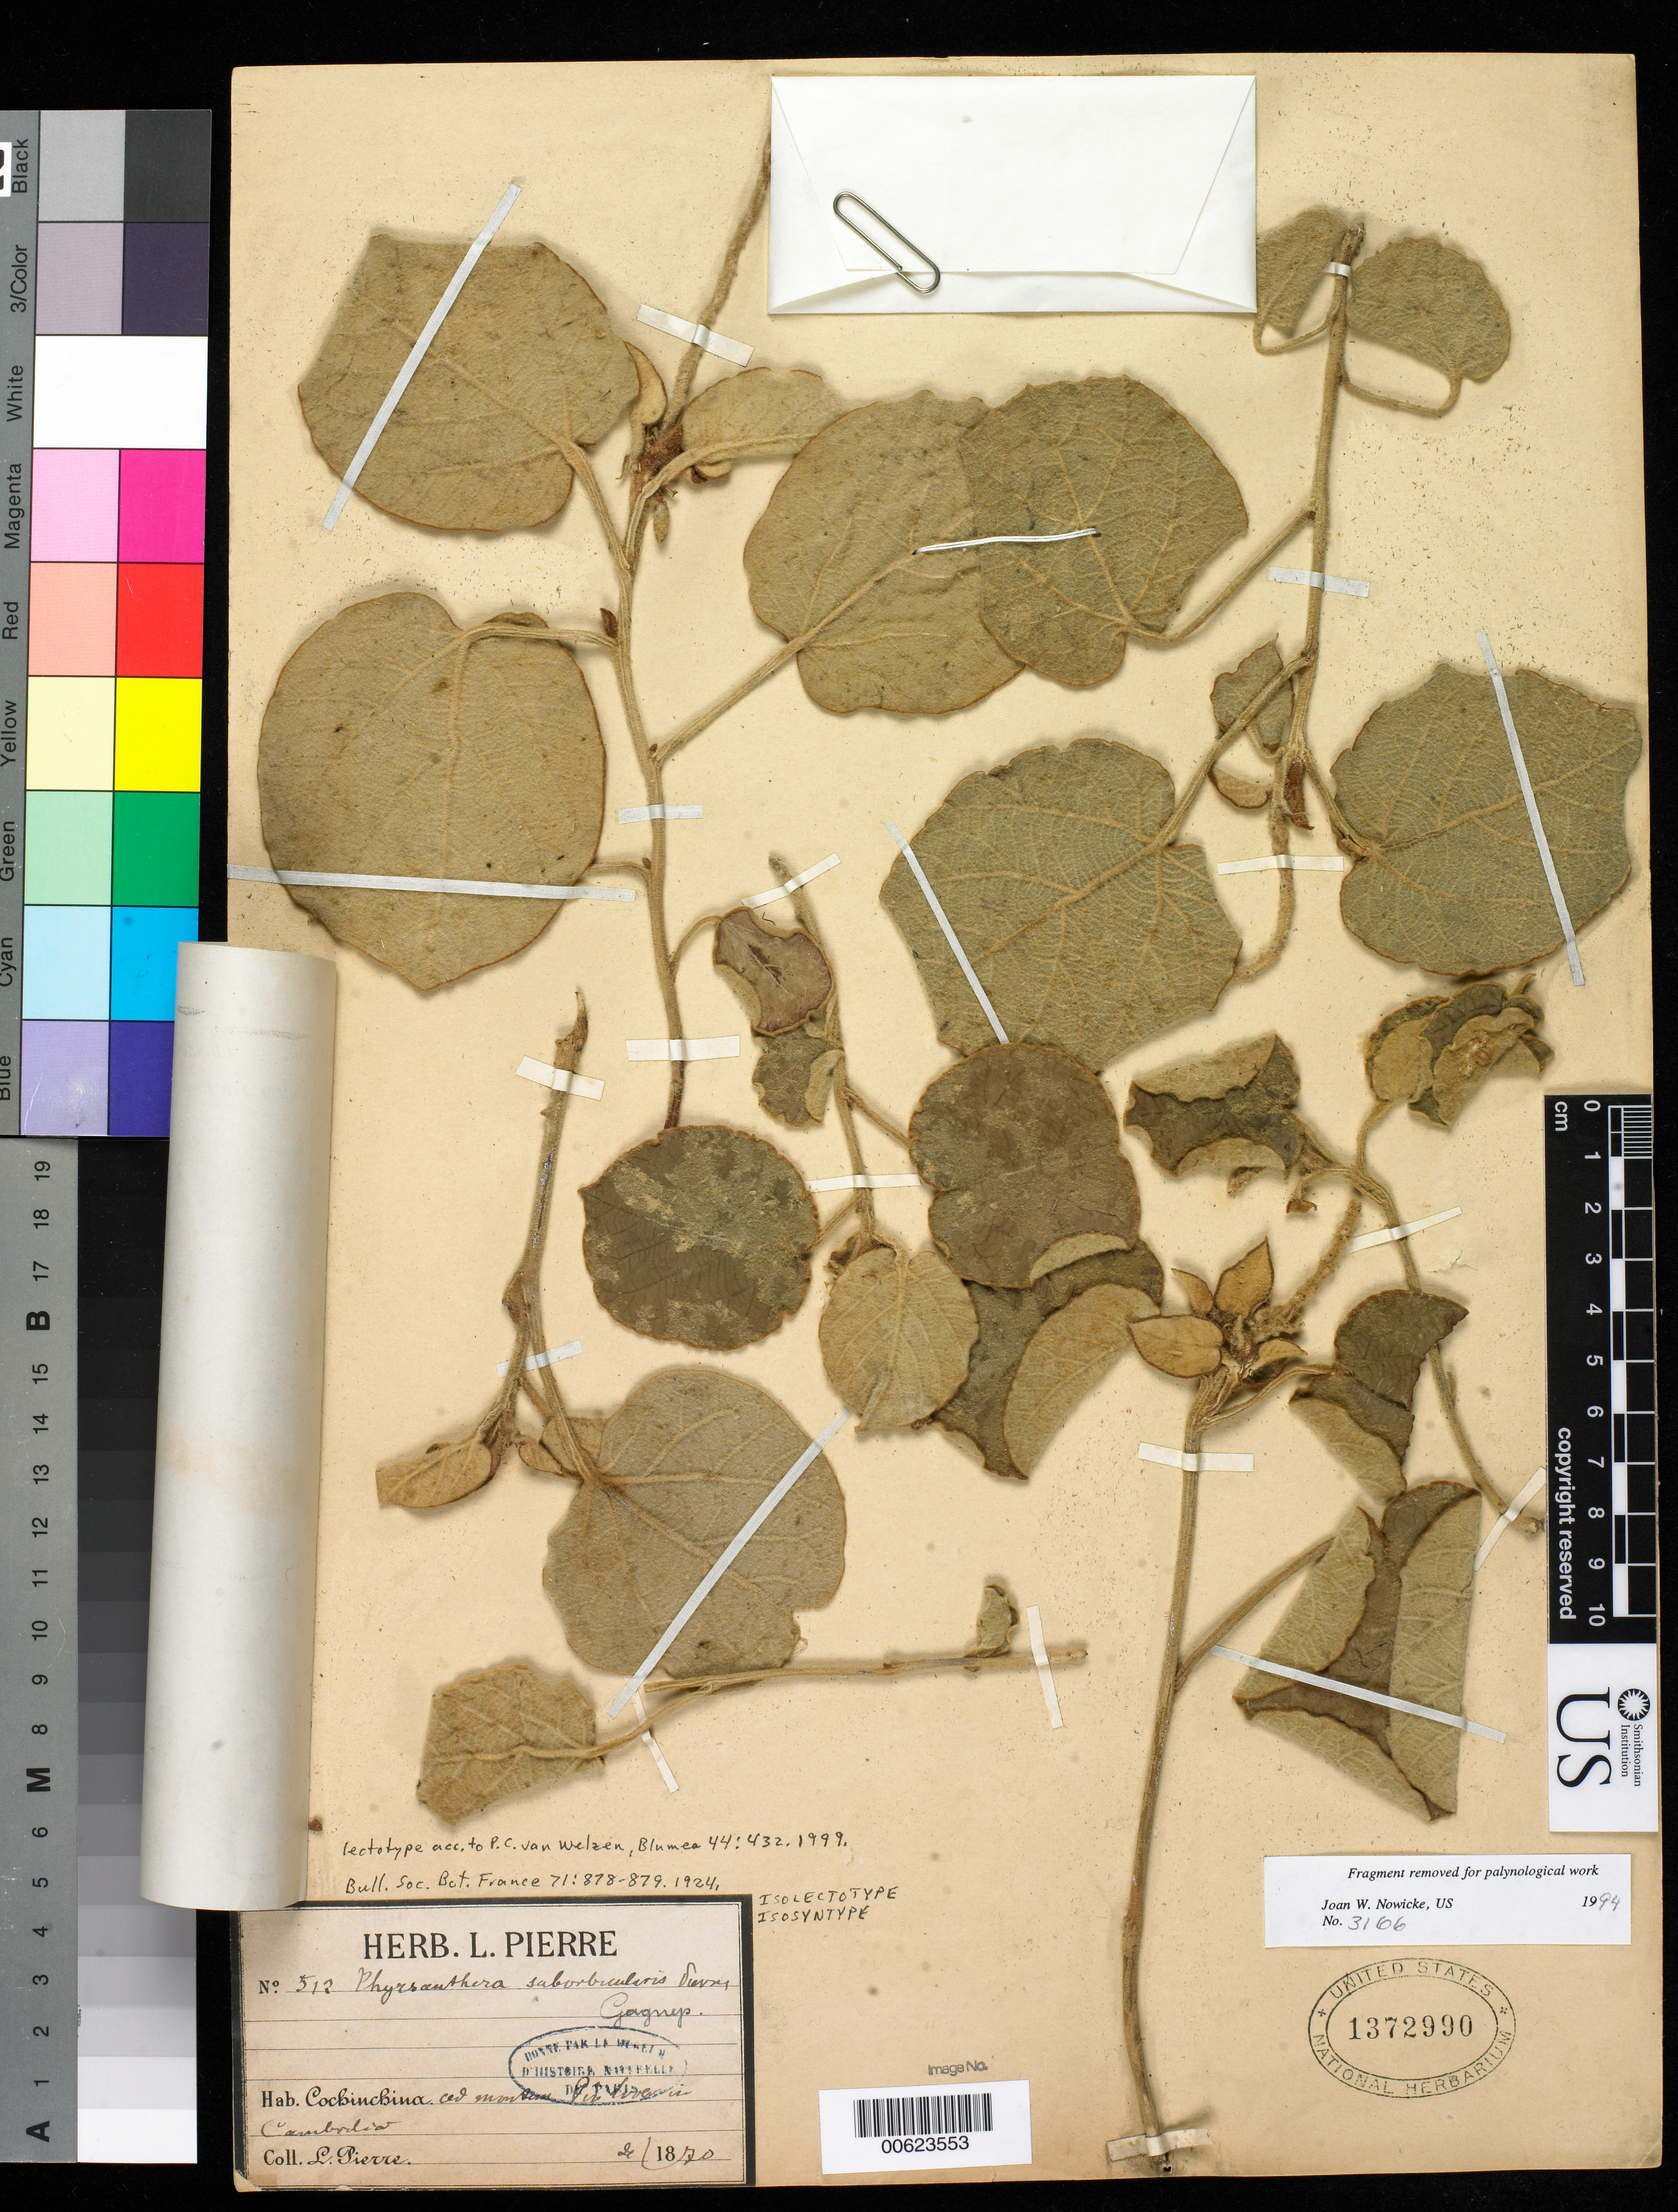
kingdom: Plantae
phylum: Tracheophyta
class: Magnoliopsida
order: Malpighiales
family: Euphorbiaceae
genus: Thyrsanthera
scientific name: Thyrsanthera suborbicularis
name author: Pierre ex Gagnep.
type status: Isolectotype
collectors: J. Pierre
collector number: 512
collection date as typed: Apr 1870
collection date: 1870-04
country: Vietnam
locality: Cochinchina, ad montum Pen Lover.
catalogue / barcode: US 1372990